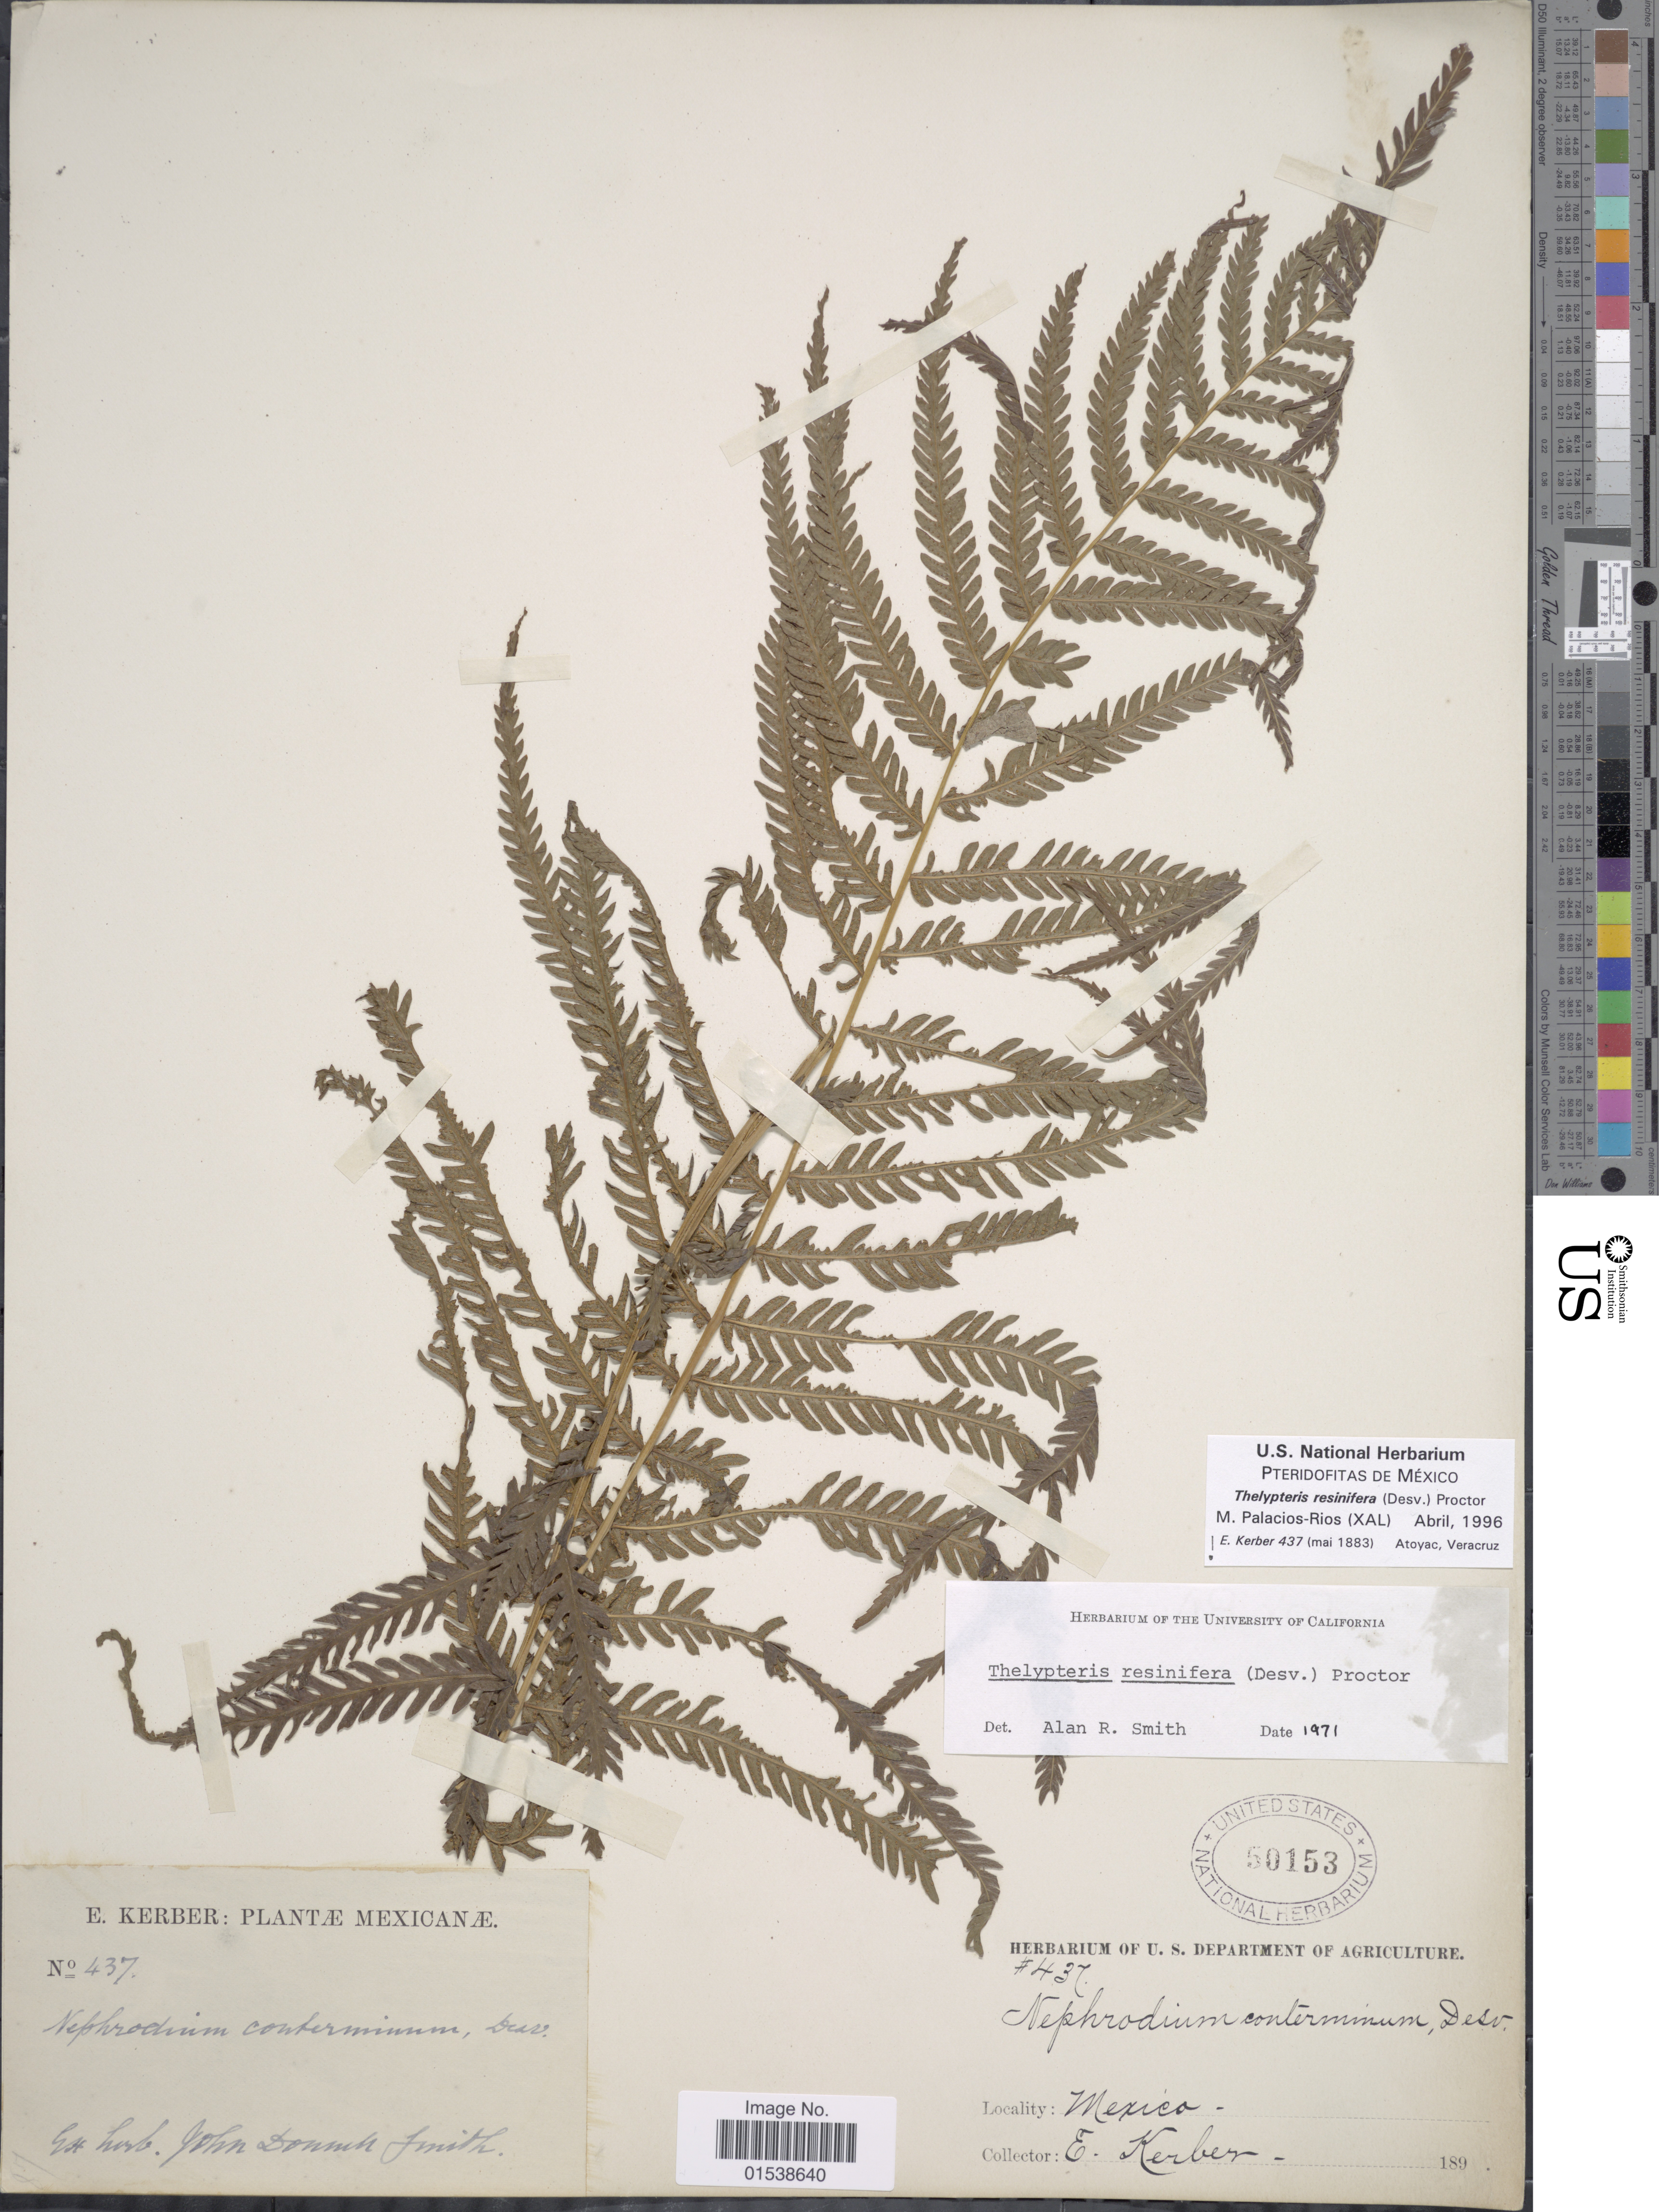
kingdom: Plantae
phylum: Tracheophyta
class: Polypodiopsida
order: Polypodiales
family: Thelypteridaceae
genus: Amauropelta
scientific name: Amauropelta resinifera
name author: (Desv.) Pic. Serm.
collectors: E. Kerber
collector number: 437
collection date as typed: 189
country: Mexico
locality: Mexicanae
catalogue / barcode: US 50153